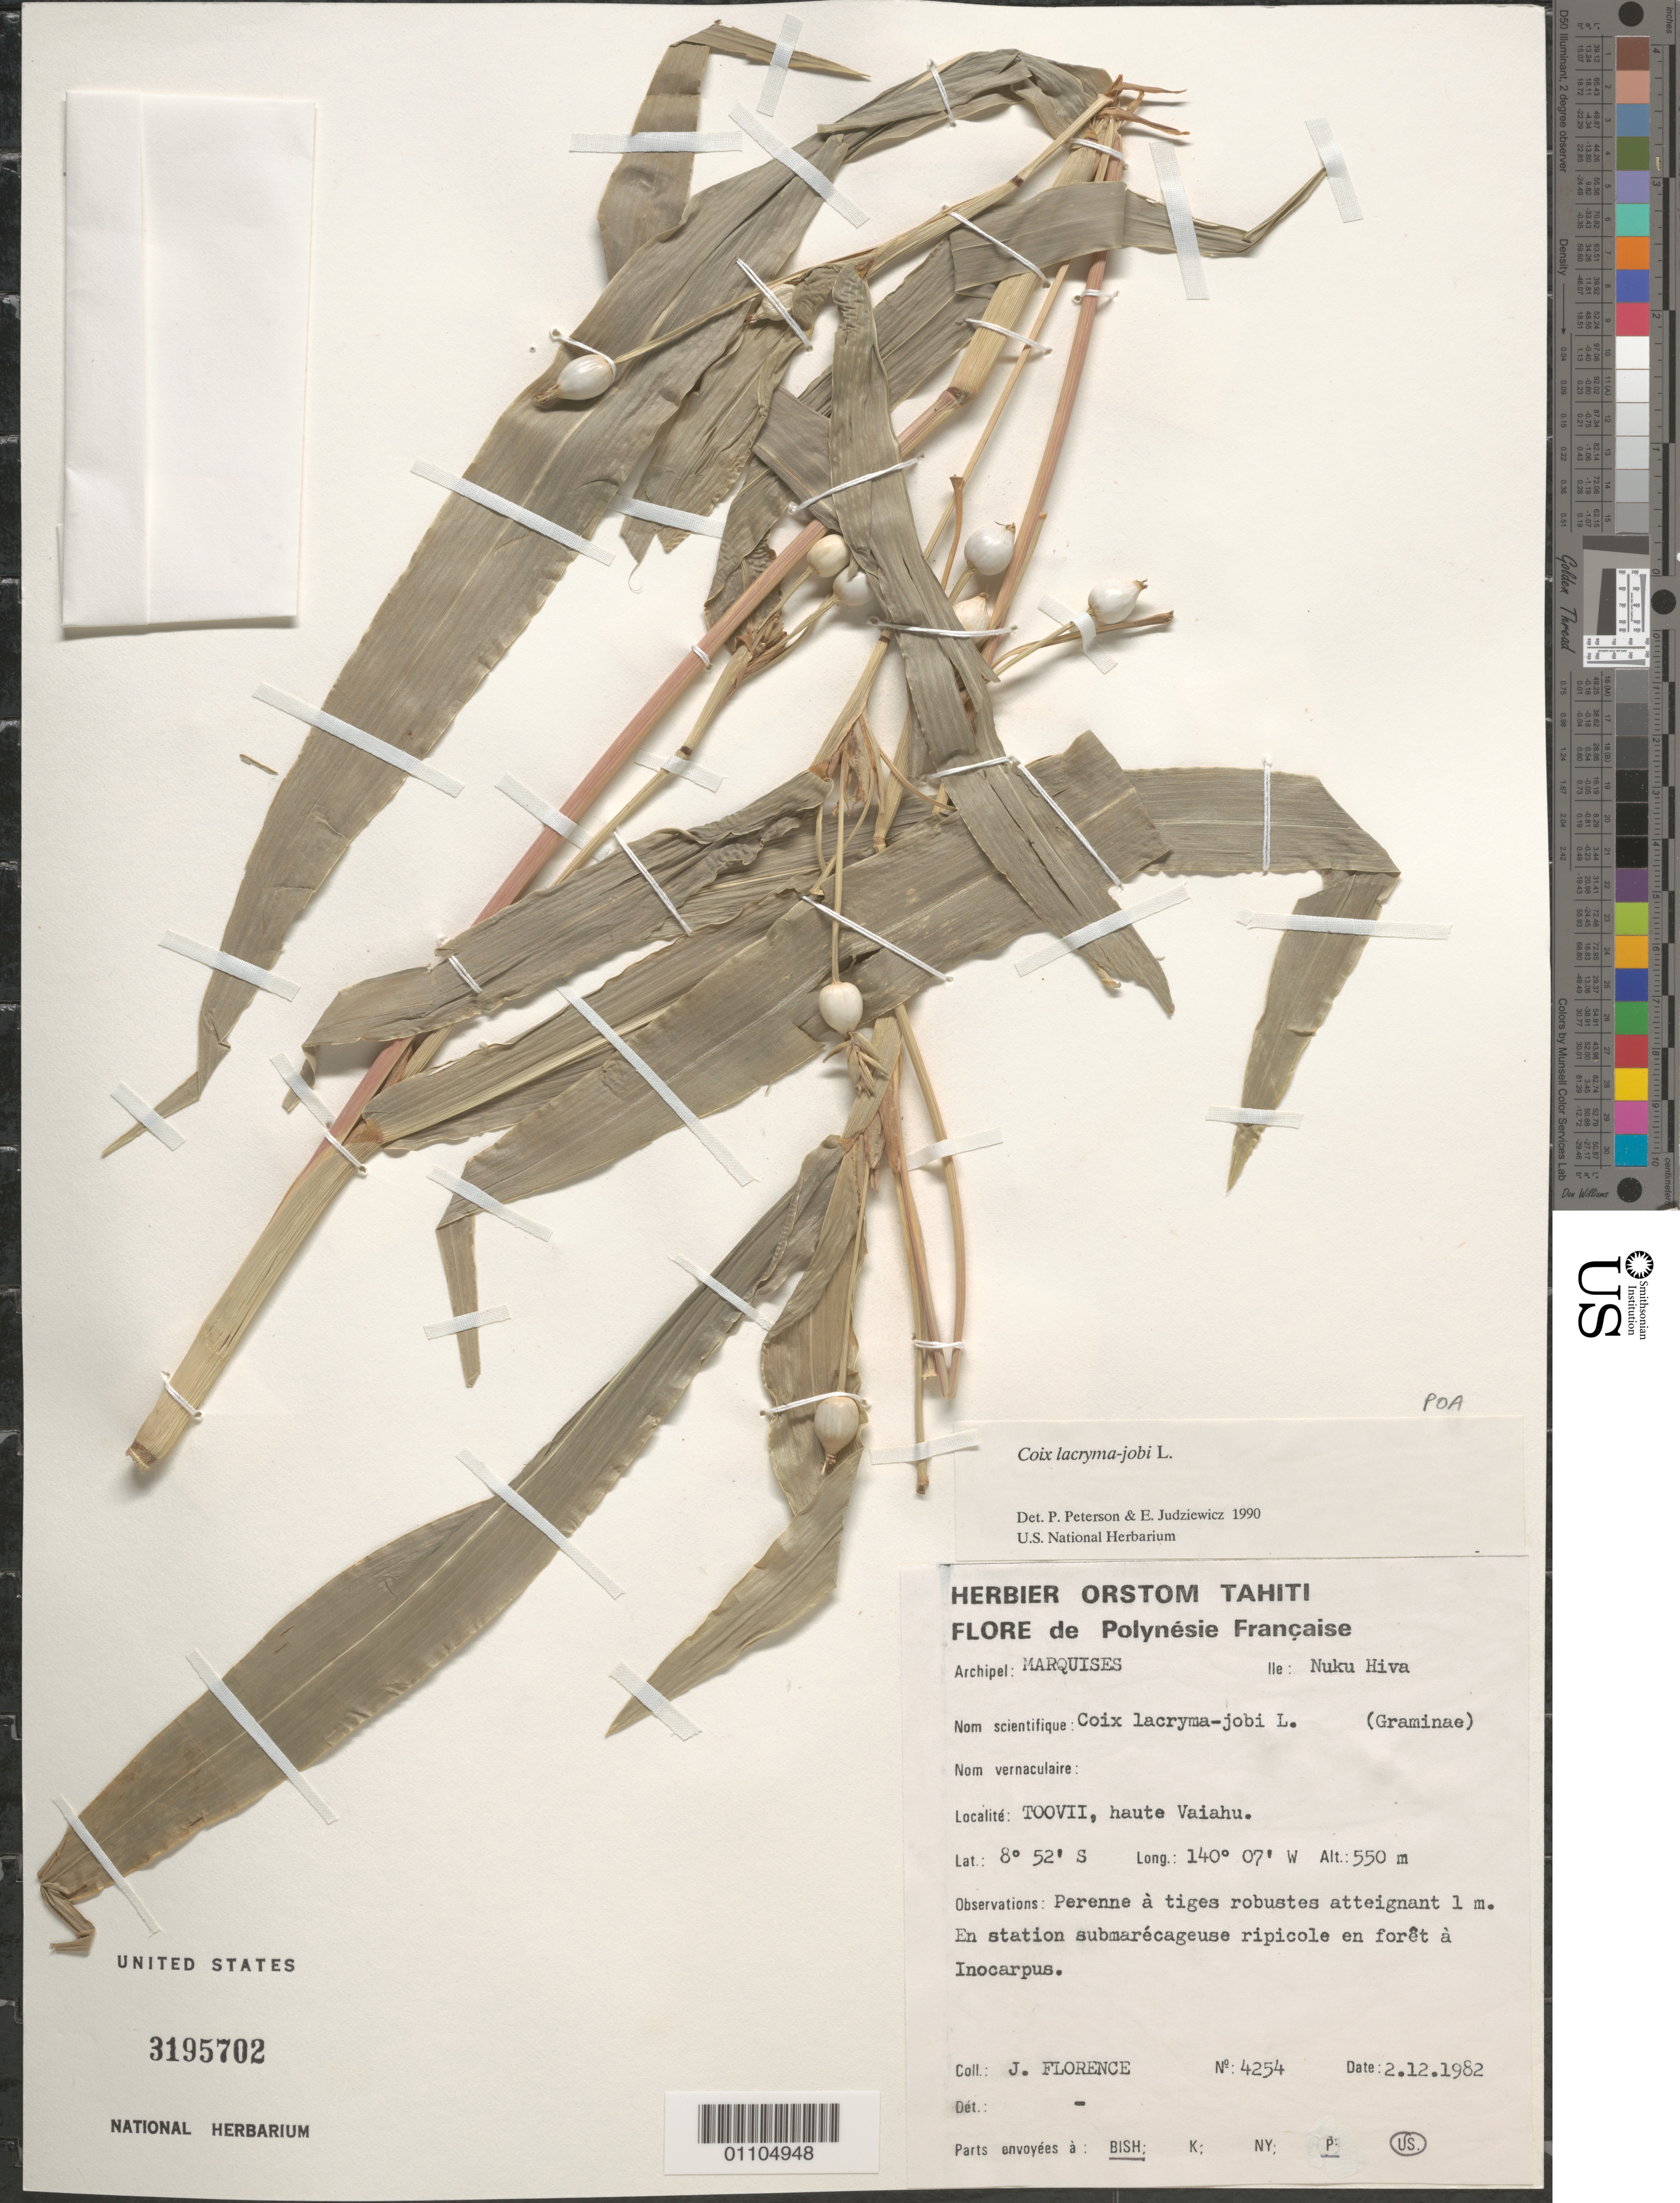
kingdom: Plantae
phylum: Tracheophyta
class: Liliopsida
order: Poales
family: Poaceae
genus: Coix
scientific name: Coix lacryma-jobi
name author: L.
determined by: Peterson, P. M.; Judziewicz, E. J.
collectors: J. Florence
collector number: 4254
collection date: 1982-12-02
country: French Polynesia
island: Nuku Hiva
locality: Toovii, haute Vaiahu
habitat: en station submarecageuse ripicole en foret a Inocarpus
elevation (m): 550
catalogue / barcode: US 3195702